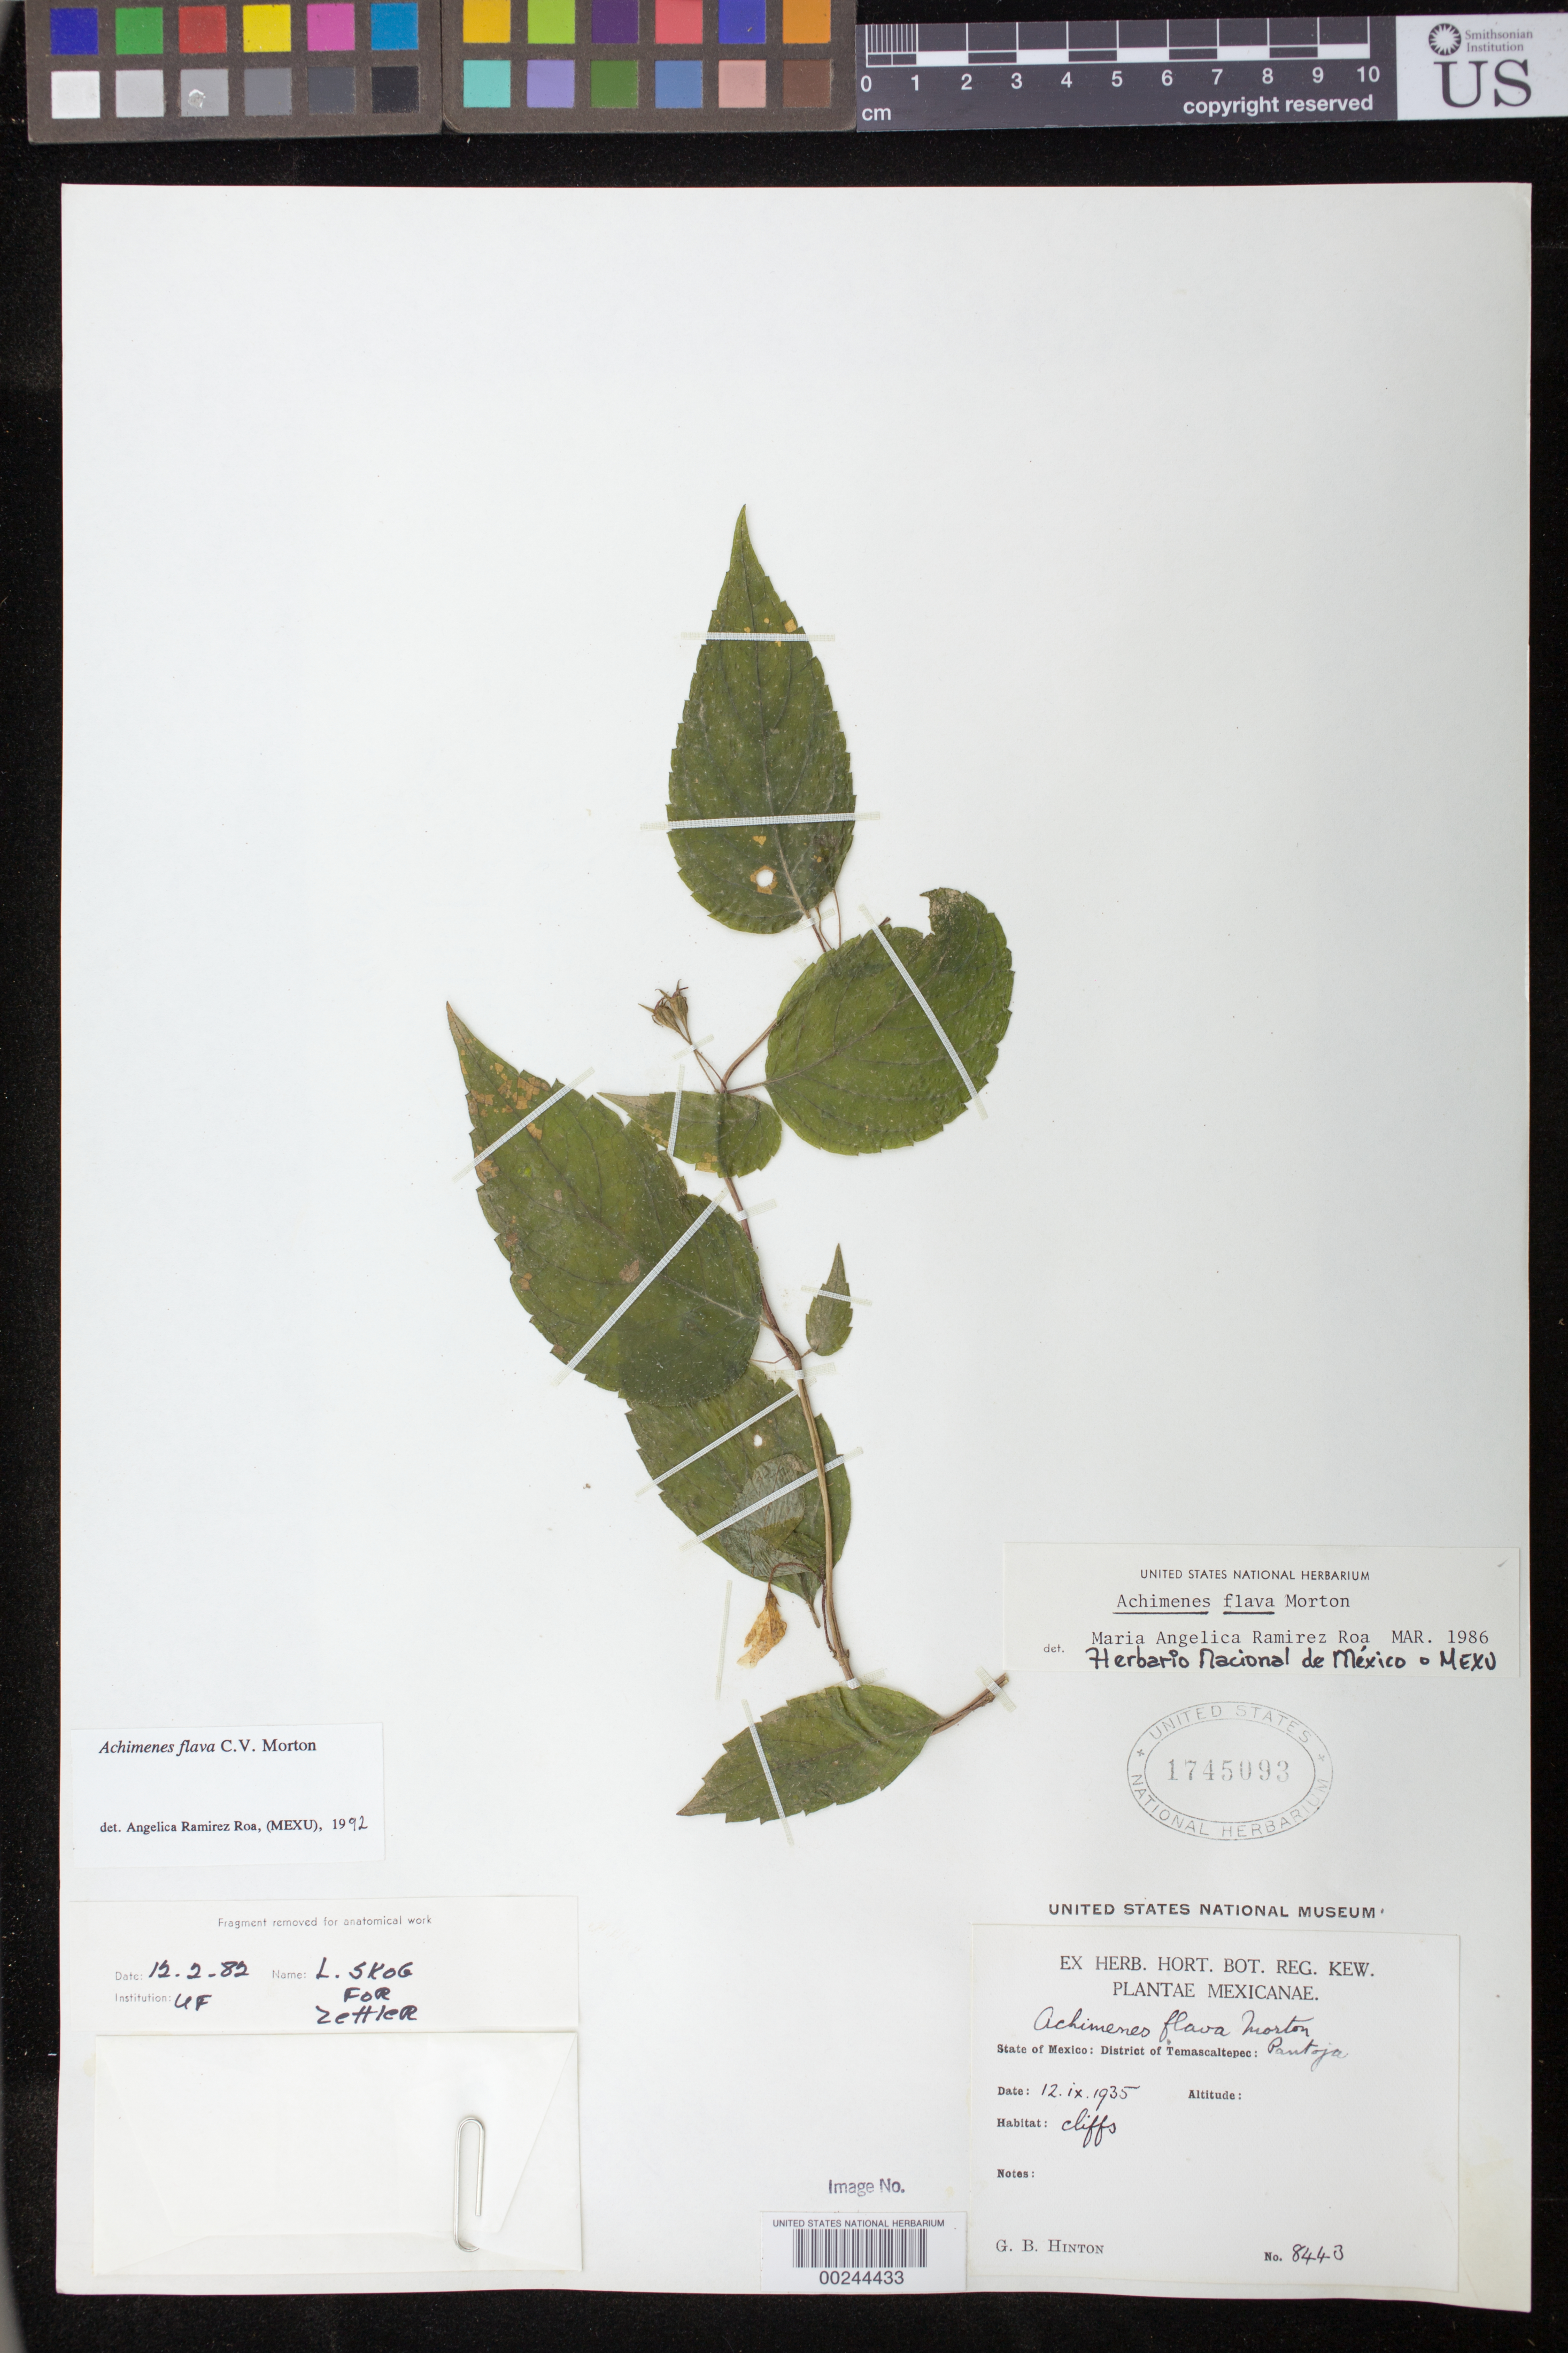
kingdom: Plantae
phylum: Tracheophyta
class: Magnoliopsida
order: Lamiales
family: Gesneriaceae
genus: Achimenes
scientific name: Achimenes flava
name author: C.V. Morton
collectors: G. B. Hinton & et al.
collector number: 8443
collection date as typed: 12 Sep 1935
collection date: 1935-09-12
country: Mexico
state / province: México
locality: Temascaltepec Dist. Pantoja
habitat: Cliffs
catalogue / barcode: US 1745093